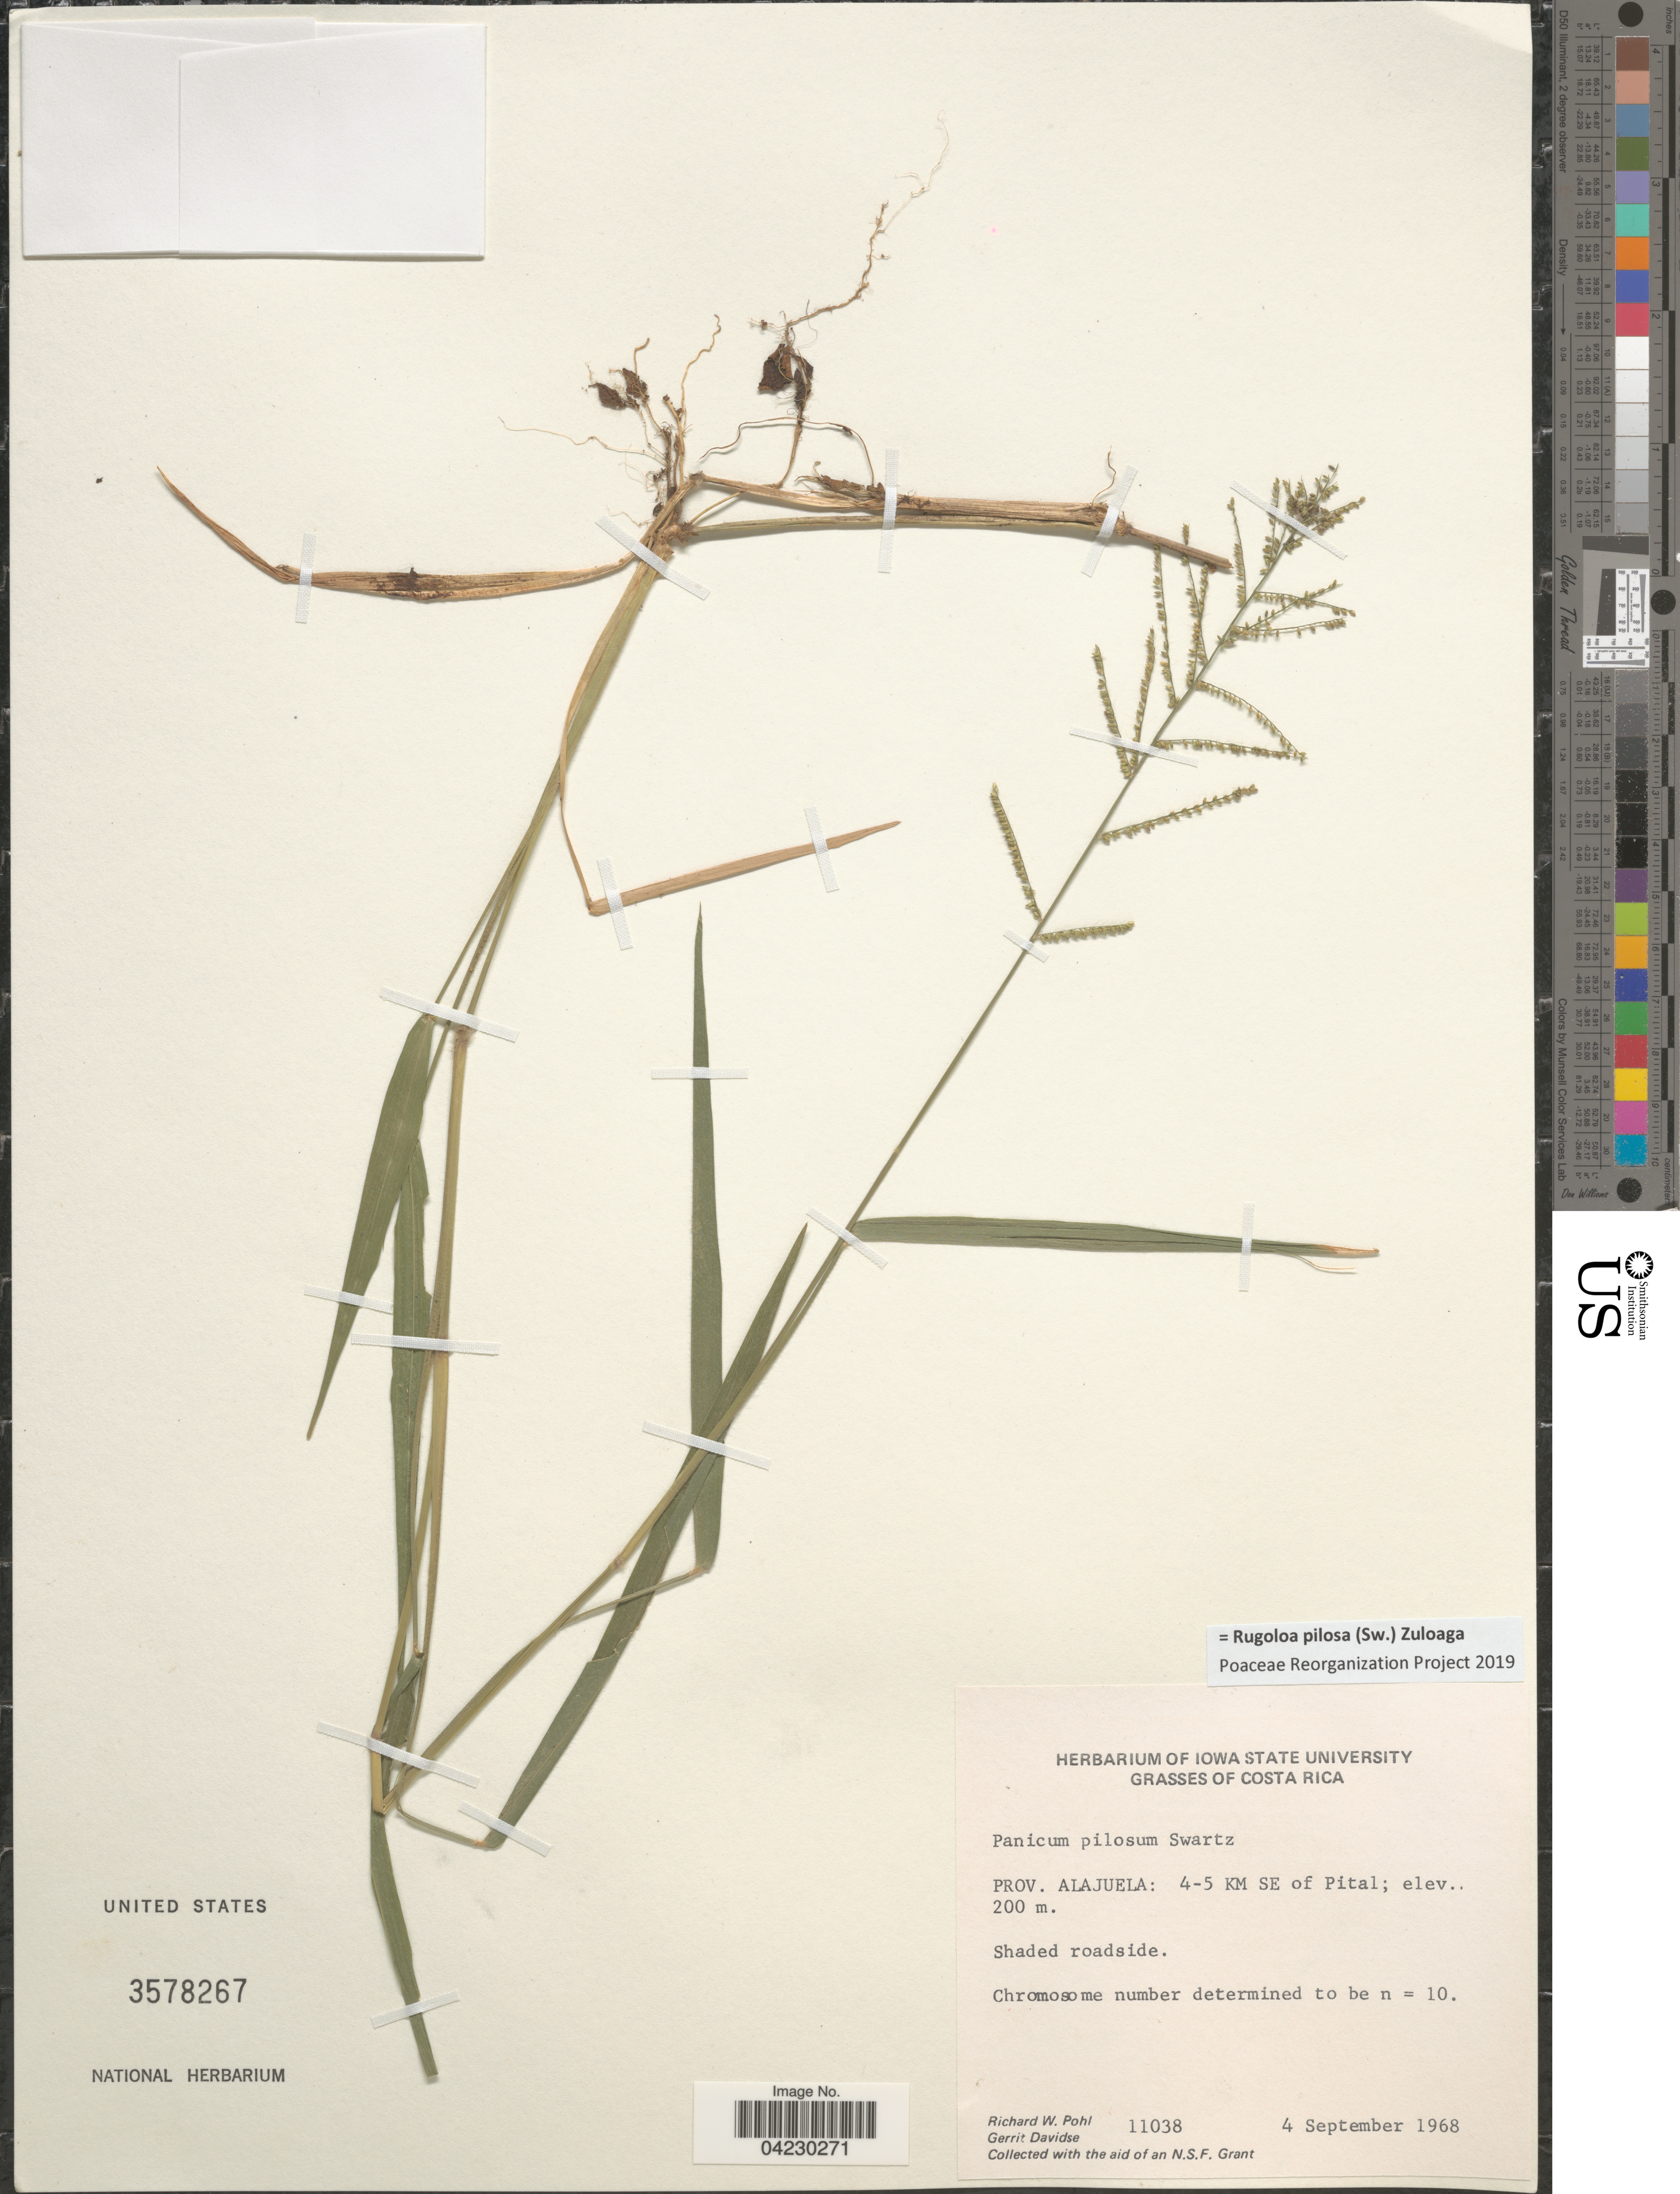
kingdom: Plantae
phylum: Tracheophyta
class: Liliopsida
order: Poales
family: Poaceae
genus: Rugoloa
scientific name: Rugoloa pilosa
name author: (Sw.) Zuloaga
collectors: R. W. Pohl & G. Davidse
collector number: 11038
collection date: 1968-09-04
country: Costa Rica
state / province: Alajuela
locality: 4-5 KM SE of Pital. Shaded roadside.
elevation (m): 200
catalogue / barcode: US 3578267